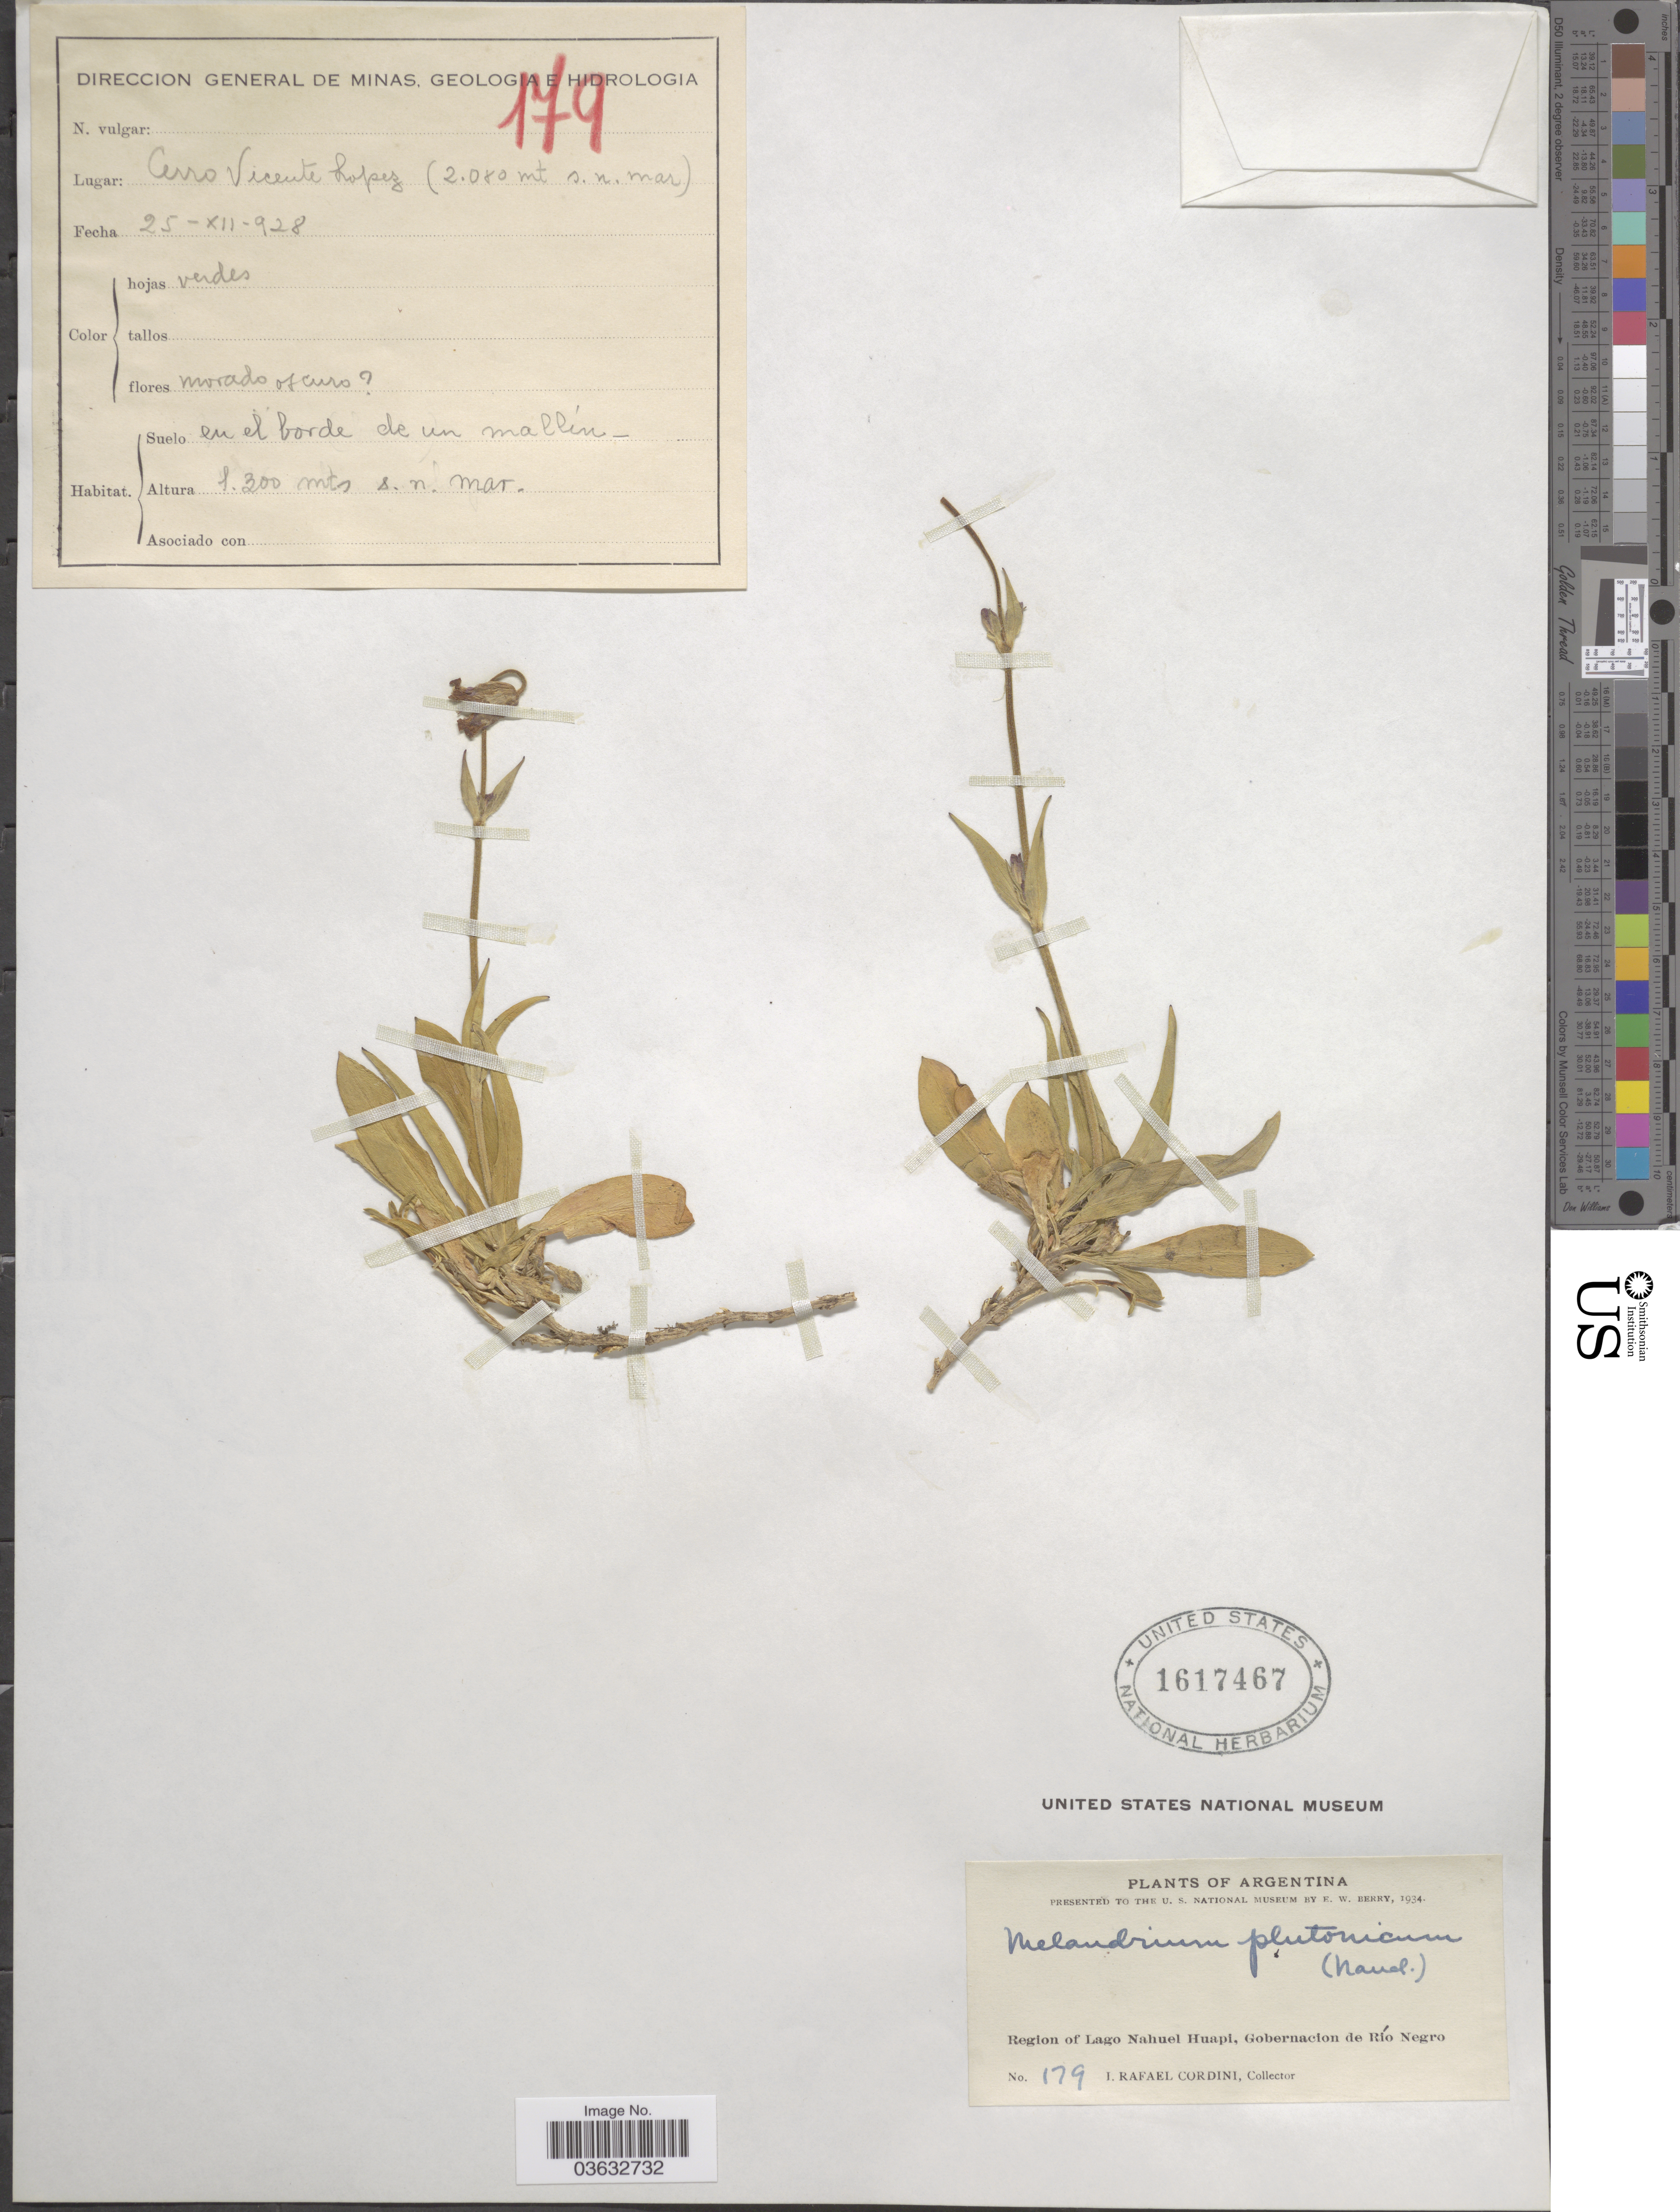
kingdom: Plantae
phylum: Tracheophyta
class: Magnoliopsida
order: Caryophyllales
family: Caryophyllaceae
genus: Silene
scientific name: Silene plutonica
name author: Naudin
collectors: I. Cordini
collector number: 179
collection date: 1928-12-25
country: Argentina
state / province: Rio Negro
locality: Region of Lago Nahuel Huapi, Gobernacion de Río Negro. Cerro Vicente Lopez.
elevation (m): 1300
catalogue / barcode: US 1617467